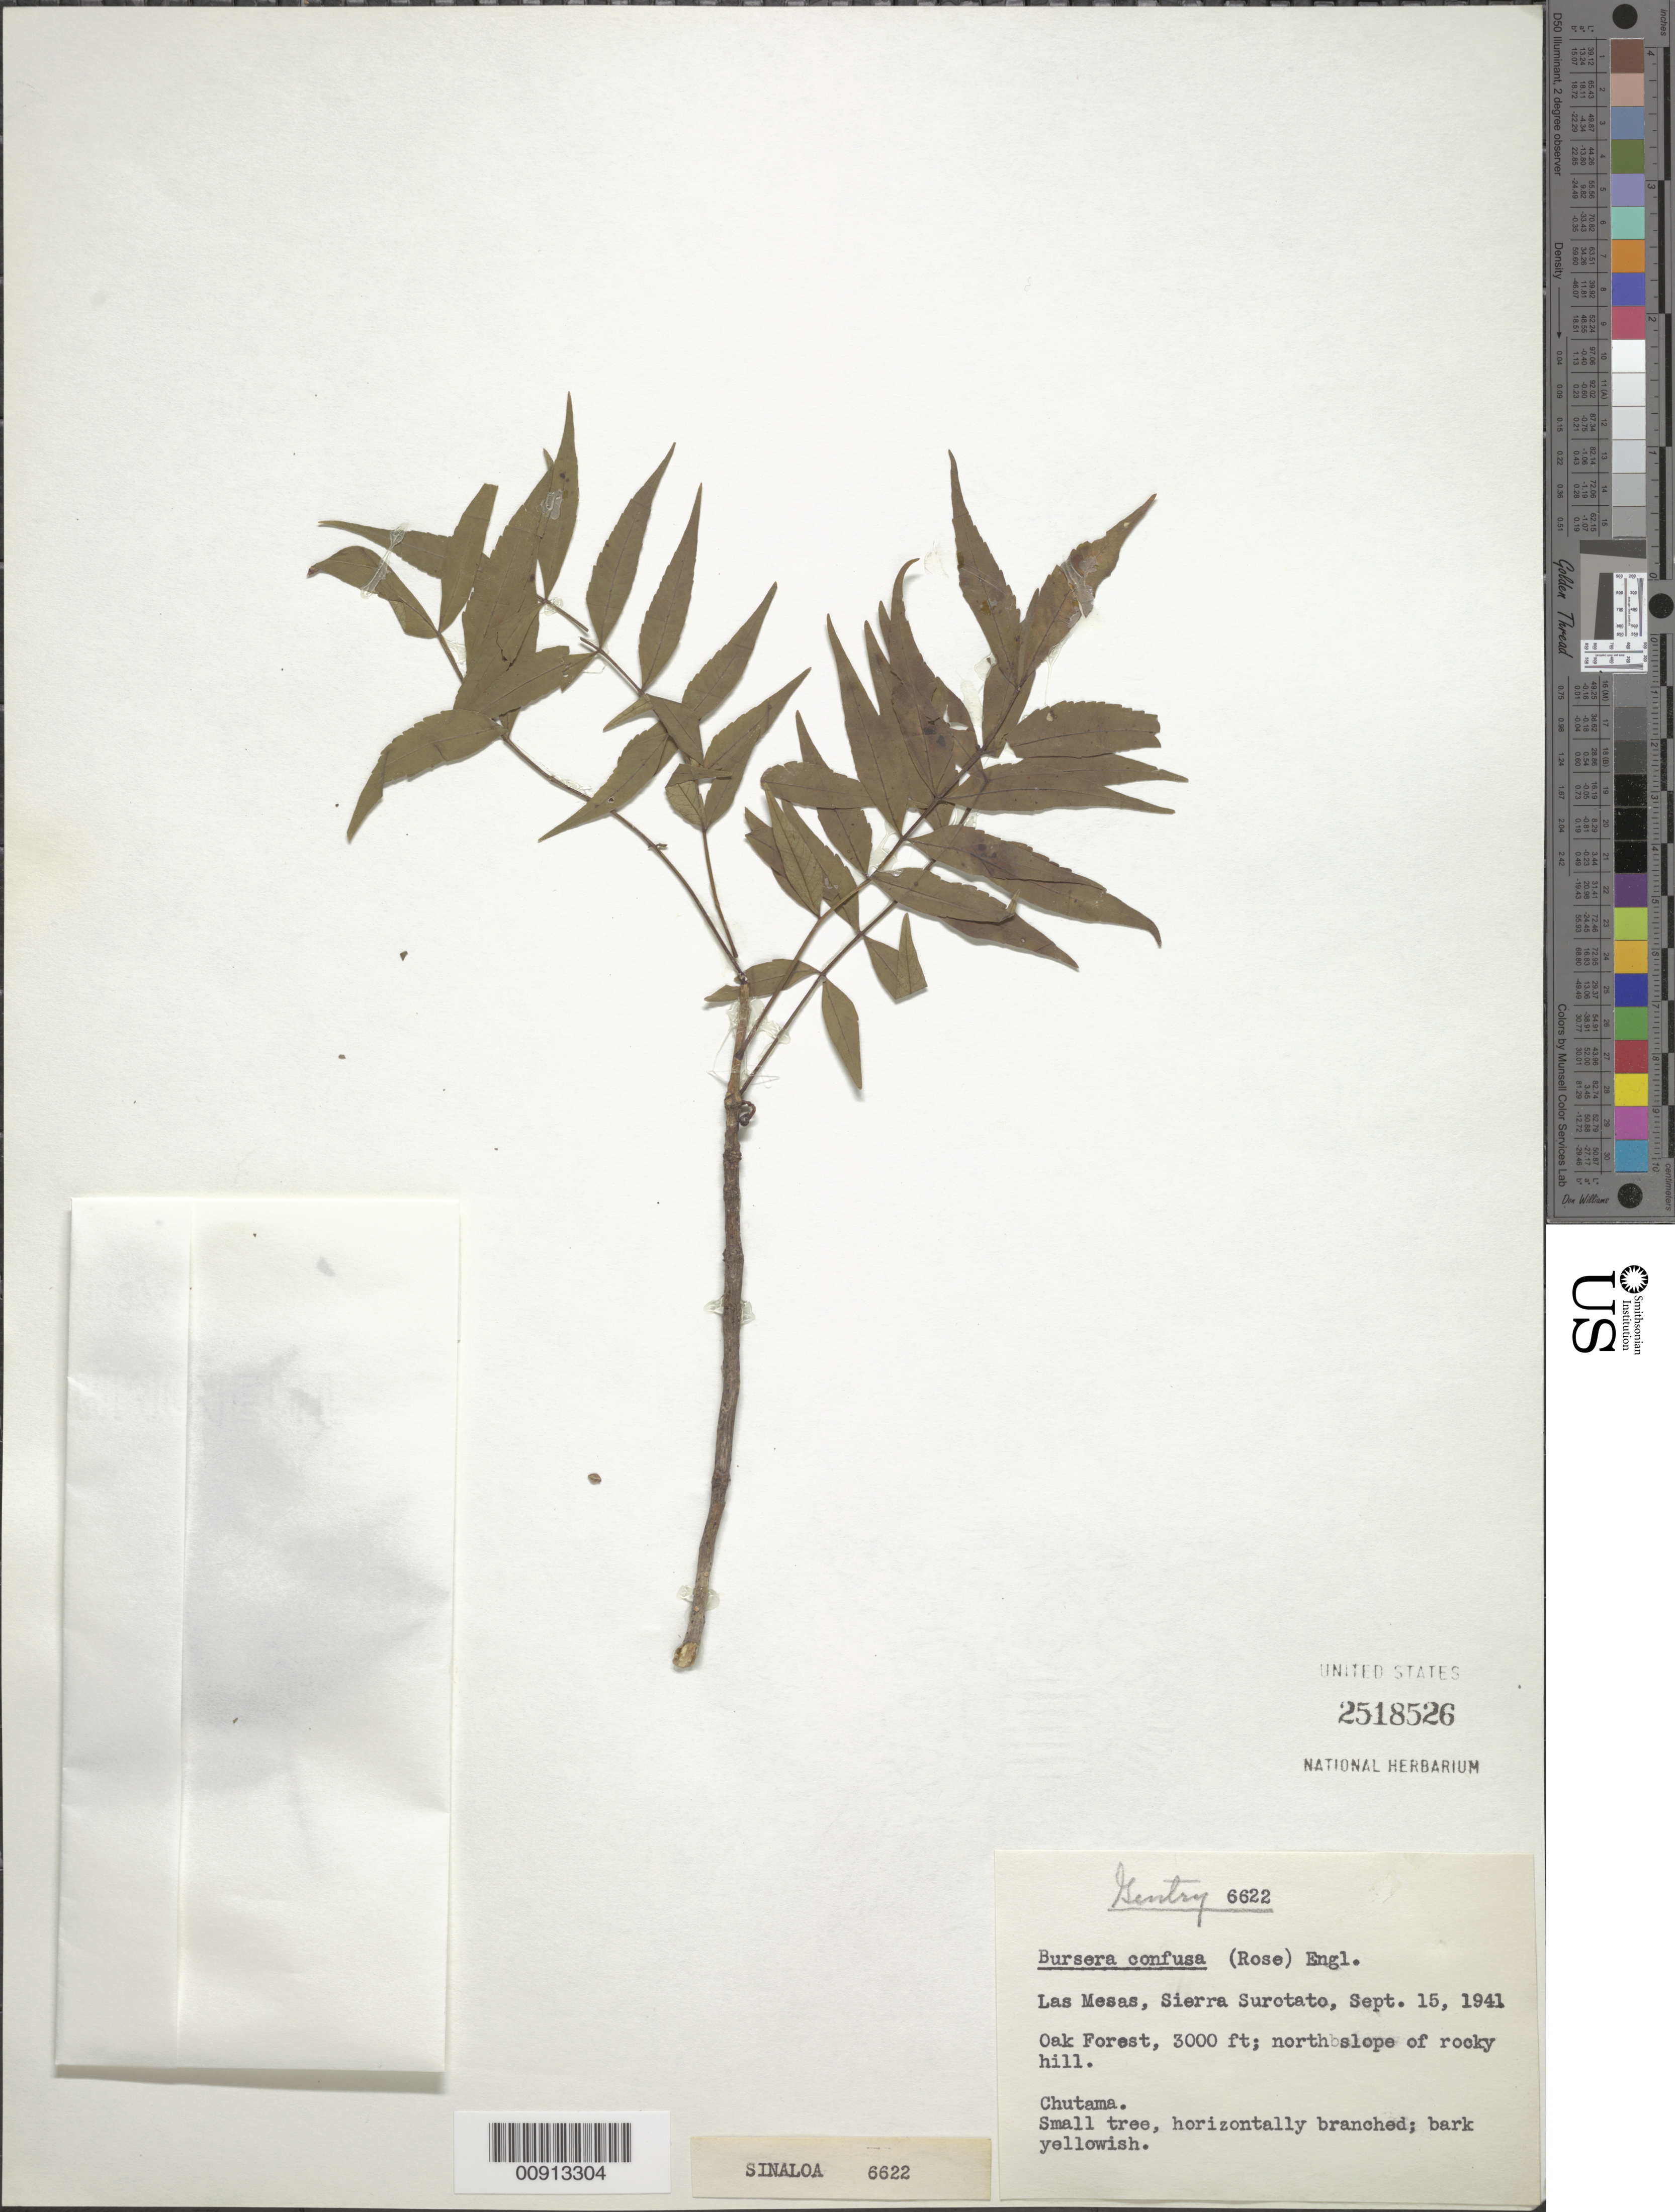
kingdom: Plantae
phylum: Tracheophyta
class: Magnoliopsida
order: Sapindales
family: Burseraceae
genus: Bursera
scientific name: Bursera confusa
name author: (Rose) Engl.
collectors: Gentry, --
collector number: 6622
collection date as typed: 15 Sep 1941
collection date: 1941-09-15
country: Mexico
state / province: Sinaloa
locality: Sinaloa: Las Mesas, Sierra Surotato.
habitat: Oak Forest; north slope of rocky hill.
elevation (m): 914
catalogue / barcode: US 2518526